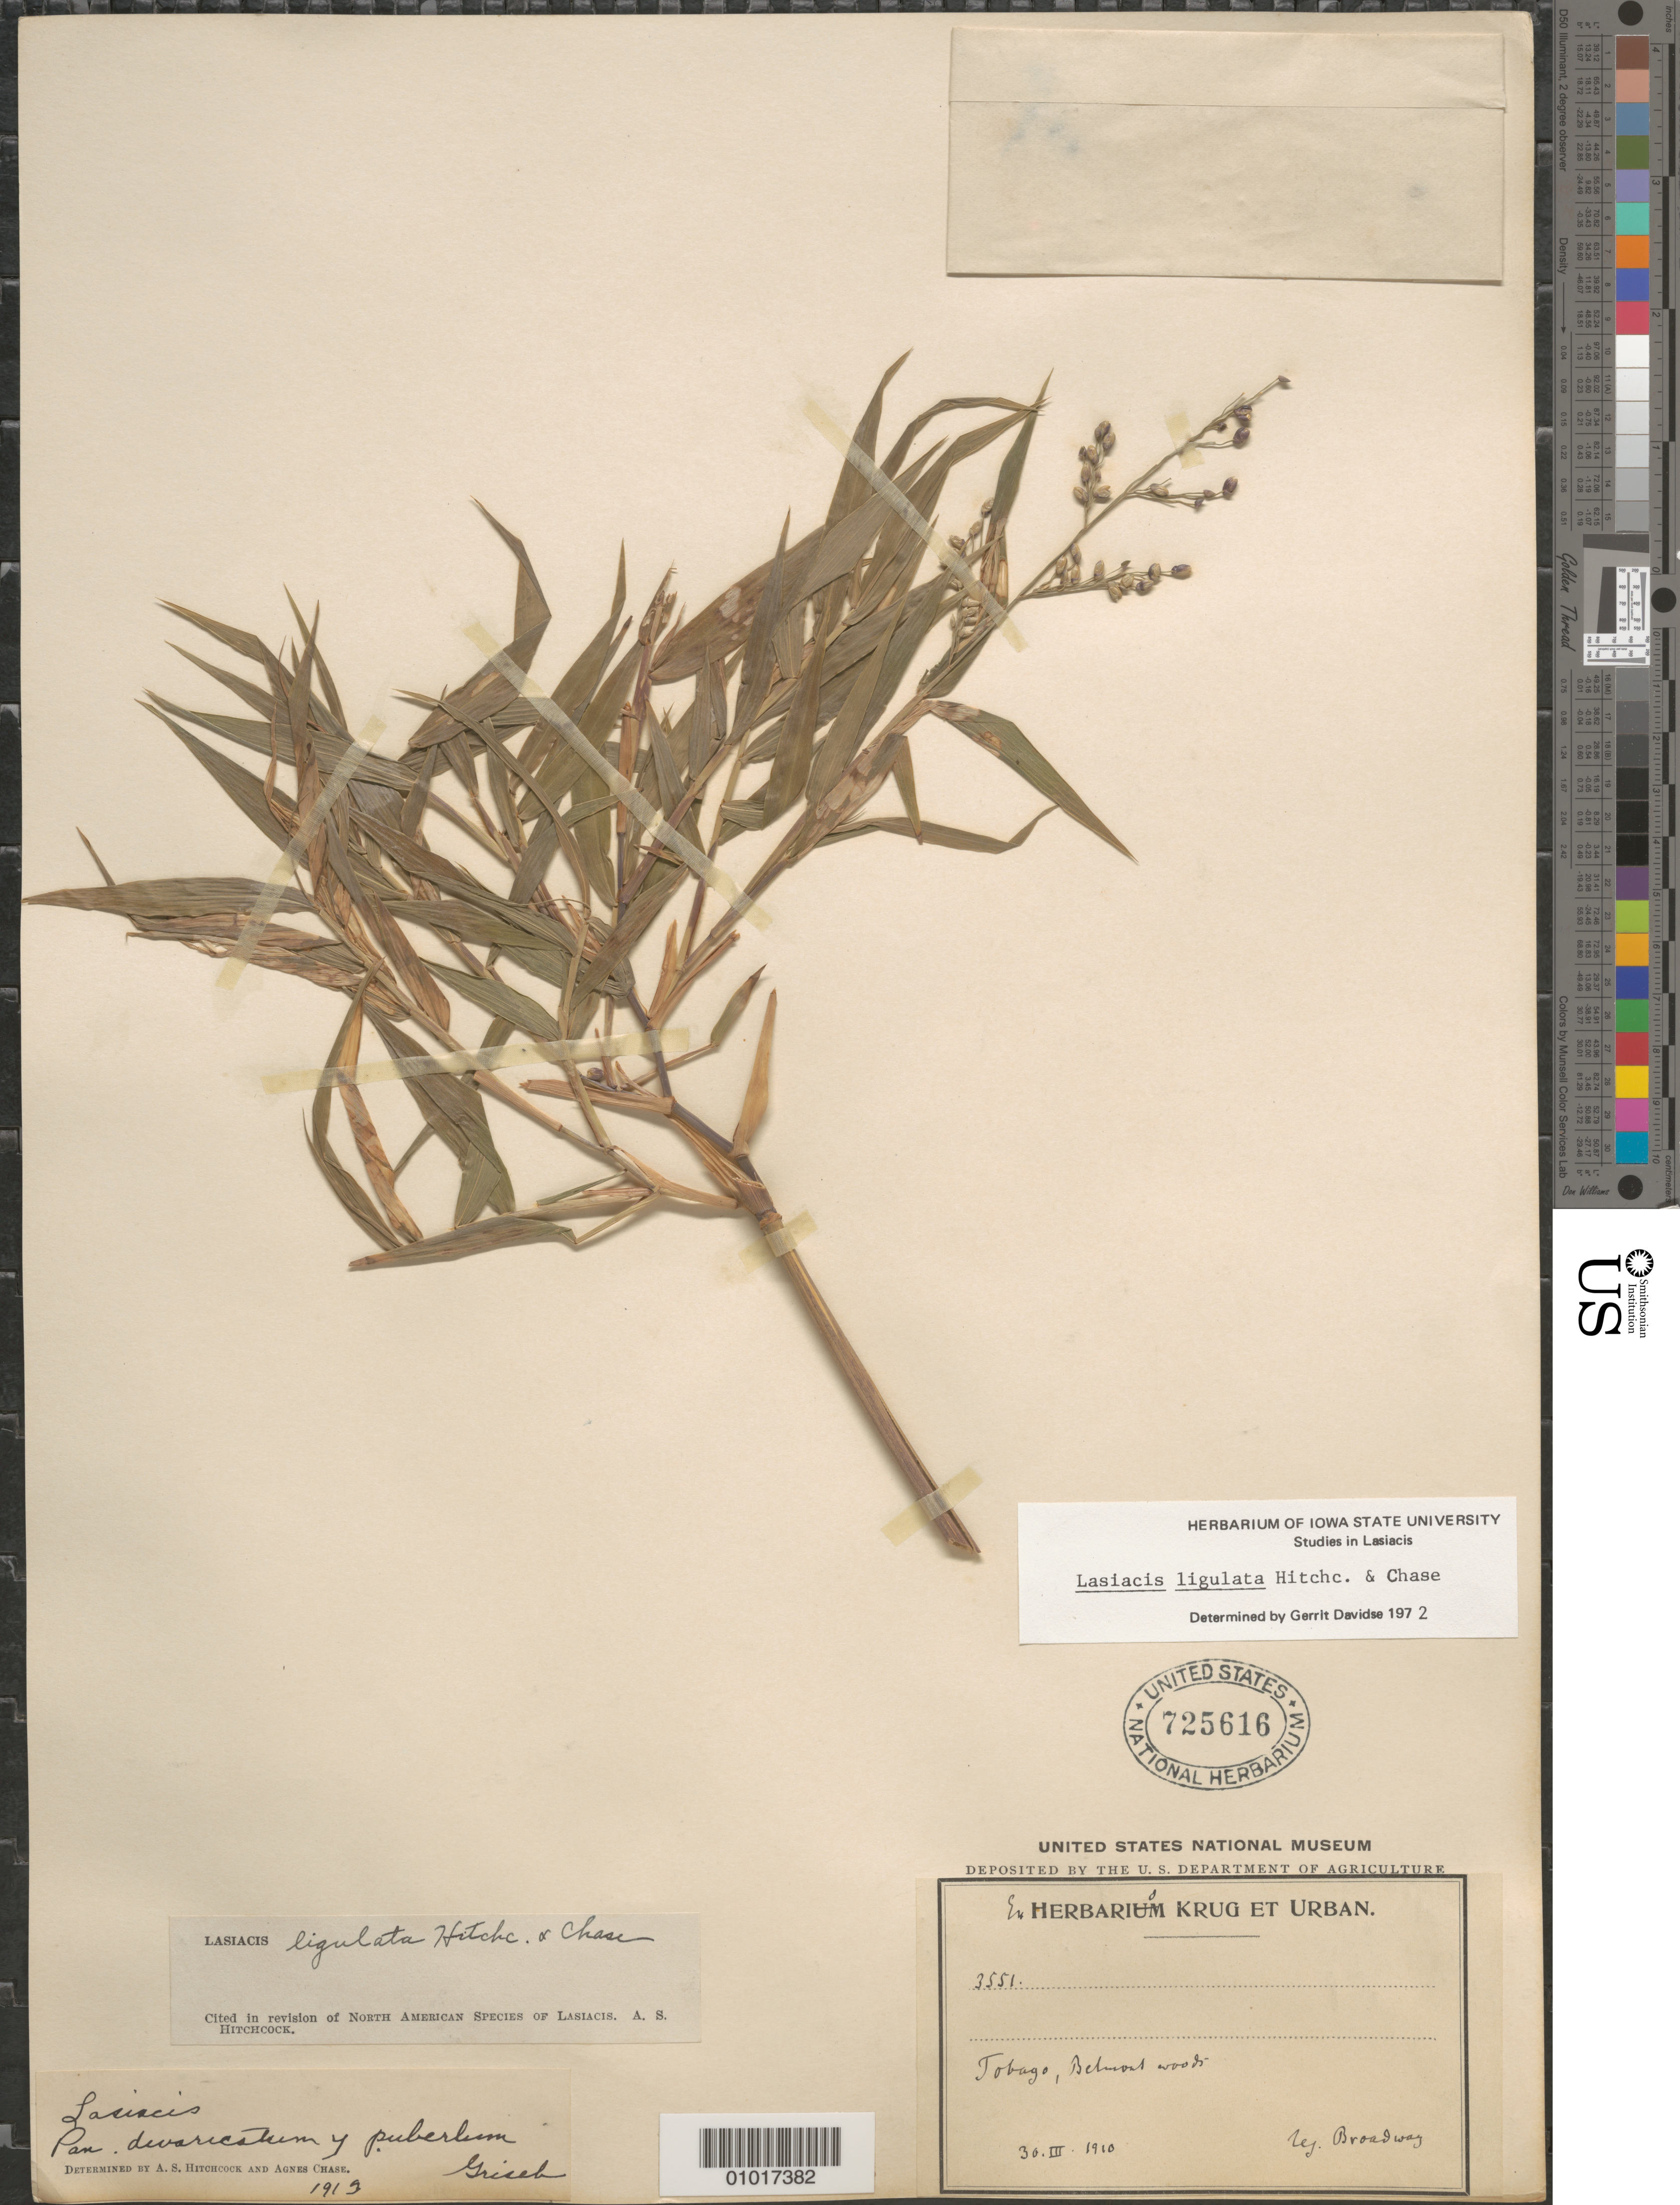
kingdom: Plantae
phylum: Tracheophyta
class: Liliopsida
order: Poales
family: Poaceae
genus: Lasiacis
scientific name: Lasiacis ligulata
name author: Hitchc. & Chase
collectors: W. E. Broadway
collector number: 3551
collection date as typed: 30 Mar 1910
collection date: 1910-03-30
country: Trinidad and Tobago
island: Tobago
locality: Belmont woods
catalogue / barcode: US 725616